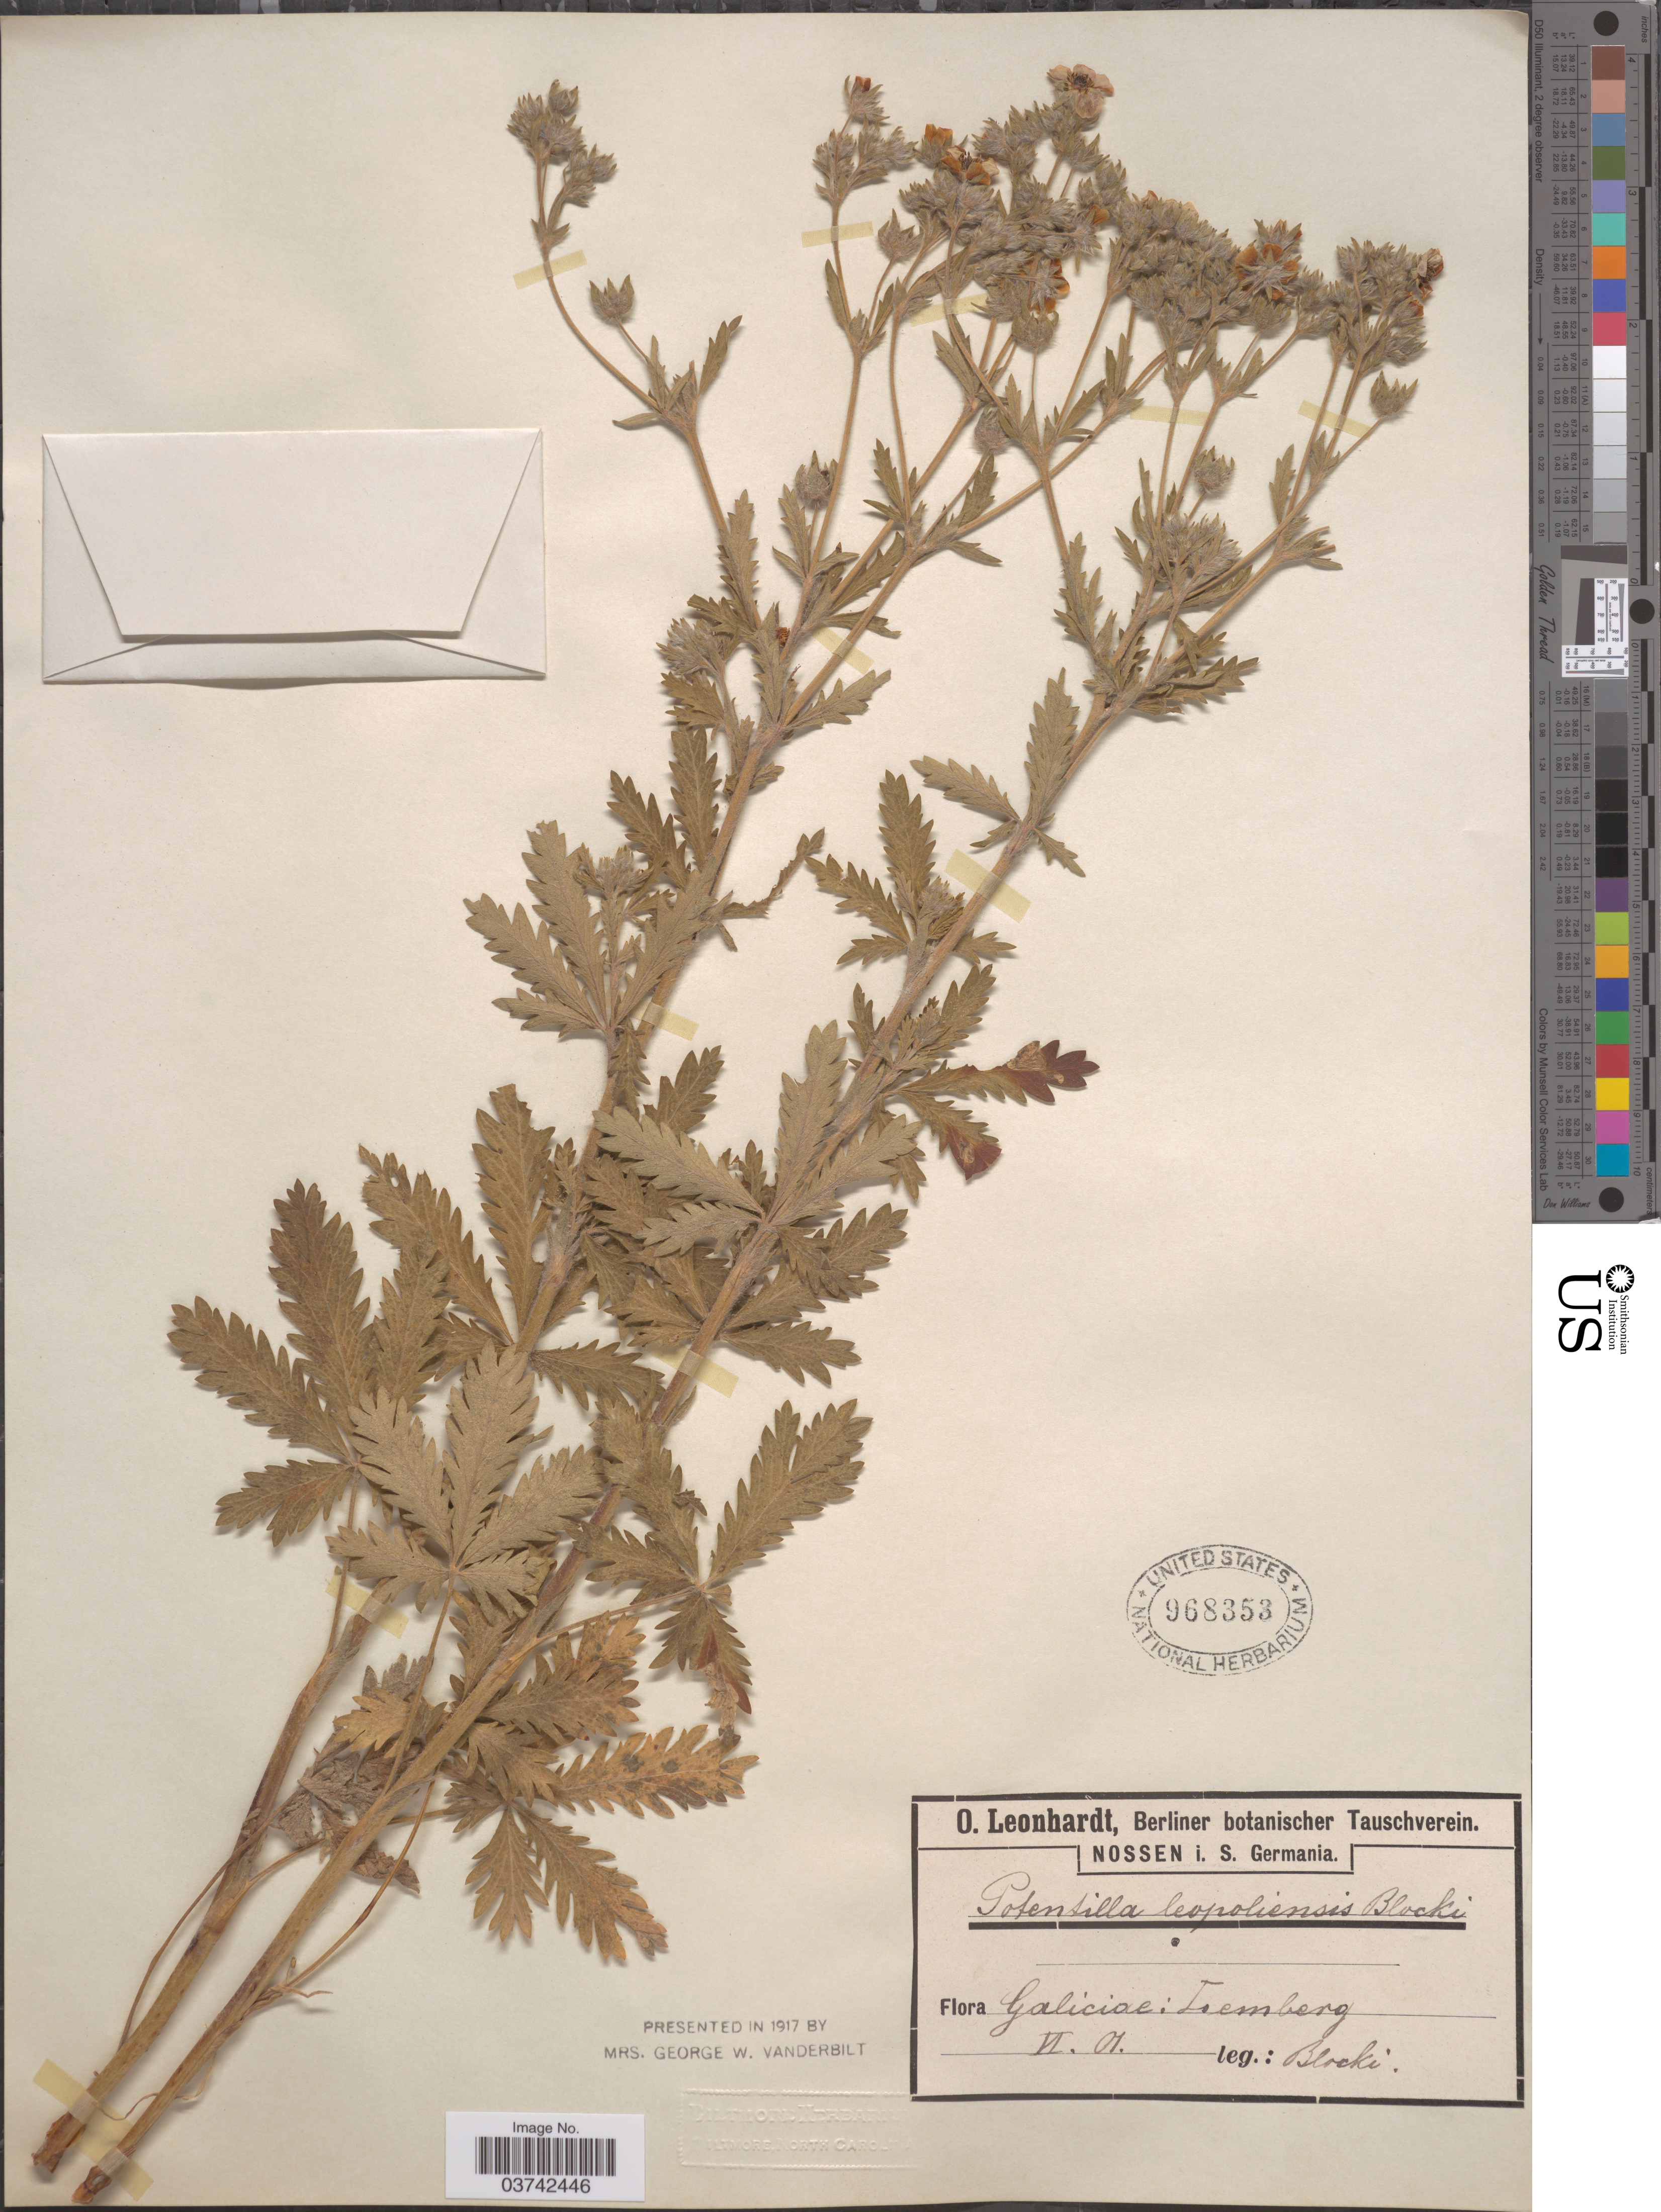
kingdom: Plantae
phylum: Tracheophyta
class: Magnoliopsida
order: Rosales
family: Rosaceae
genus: Potentilla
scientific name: Potentilla leopoliensis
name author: Blocki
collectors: Blocki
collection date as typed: Transcribed d/m/y: /6/1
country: Ukraine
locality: Lemberg.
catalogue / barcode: US 968353